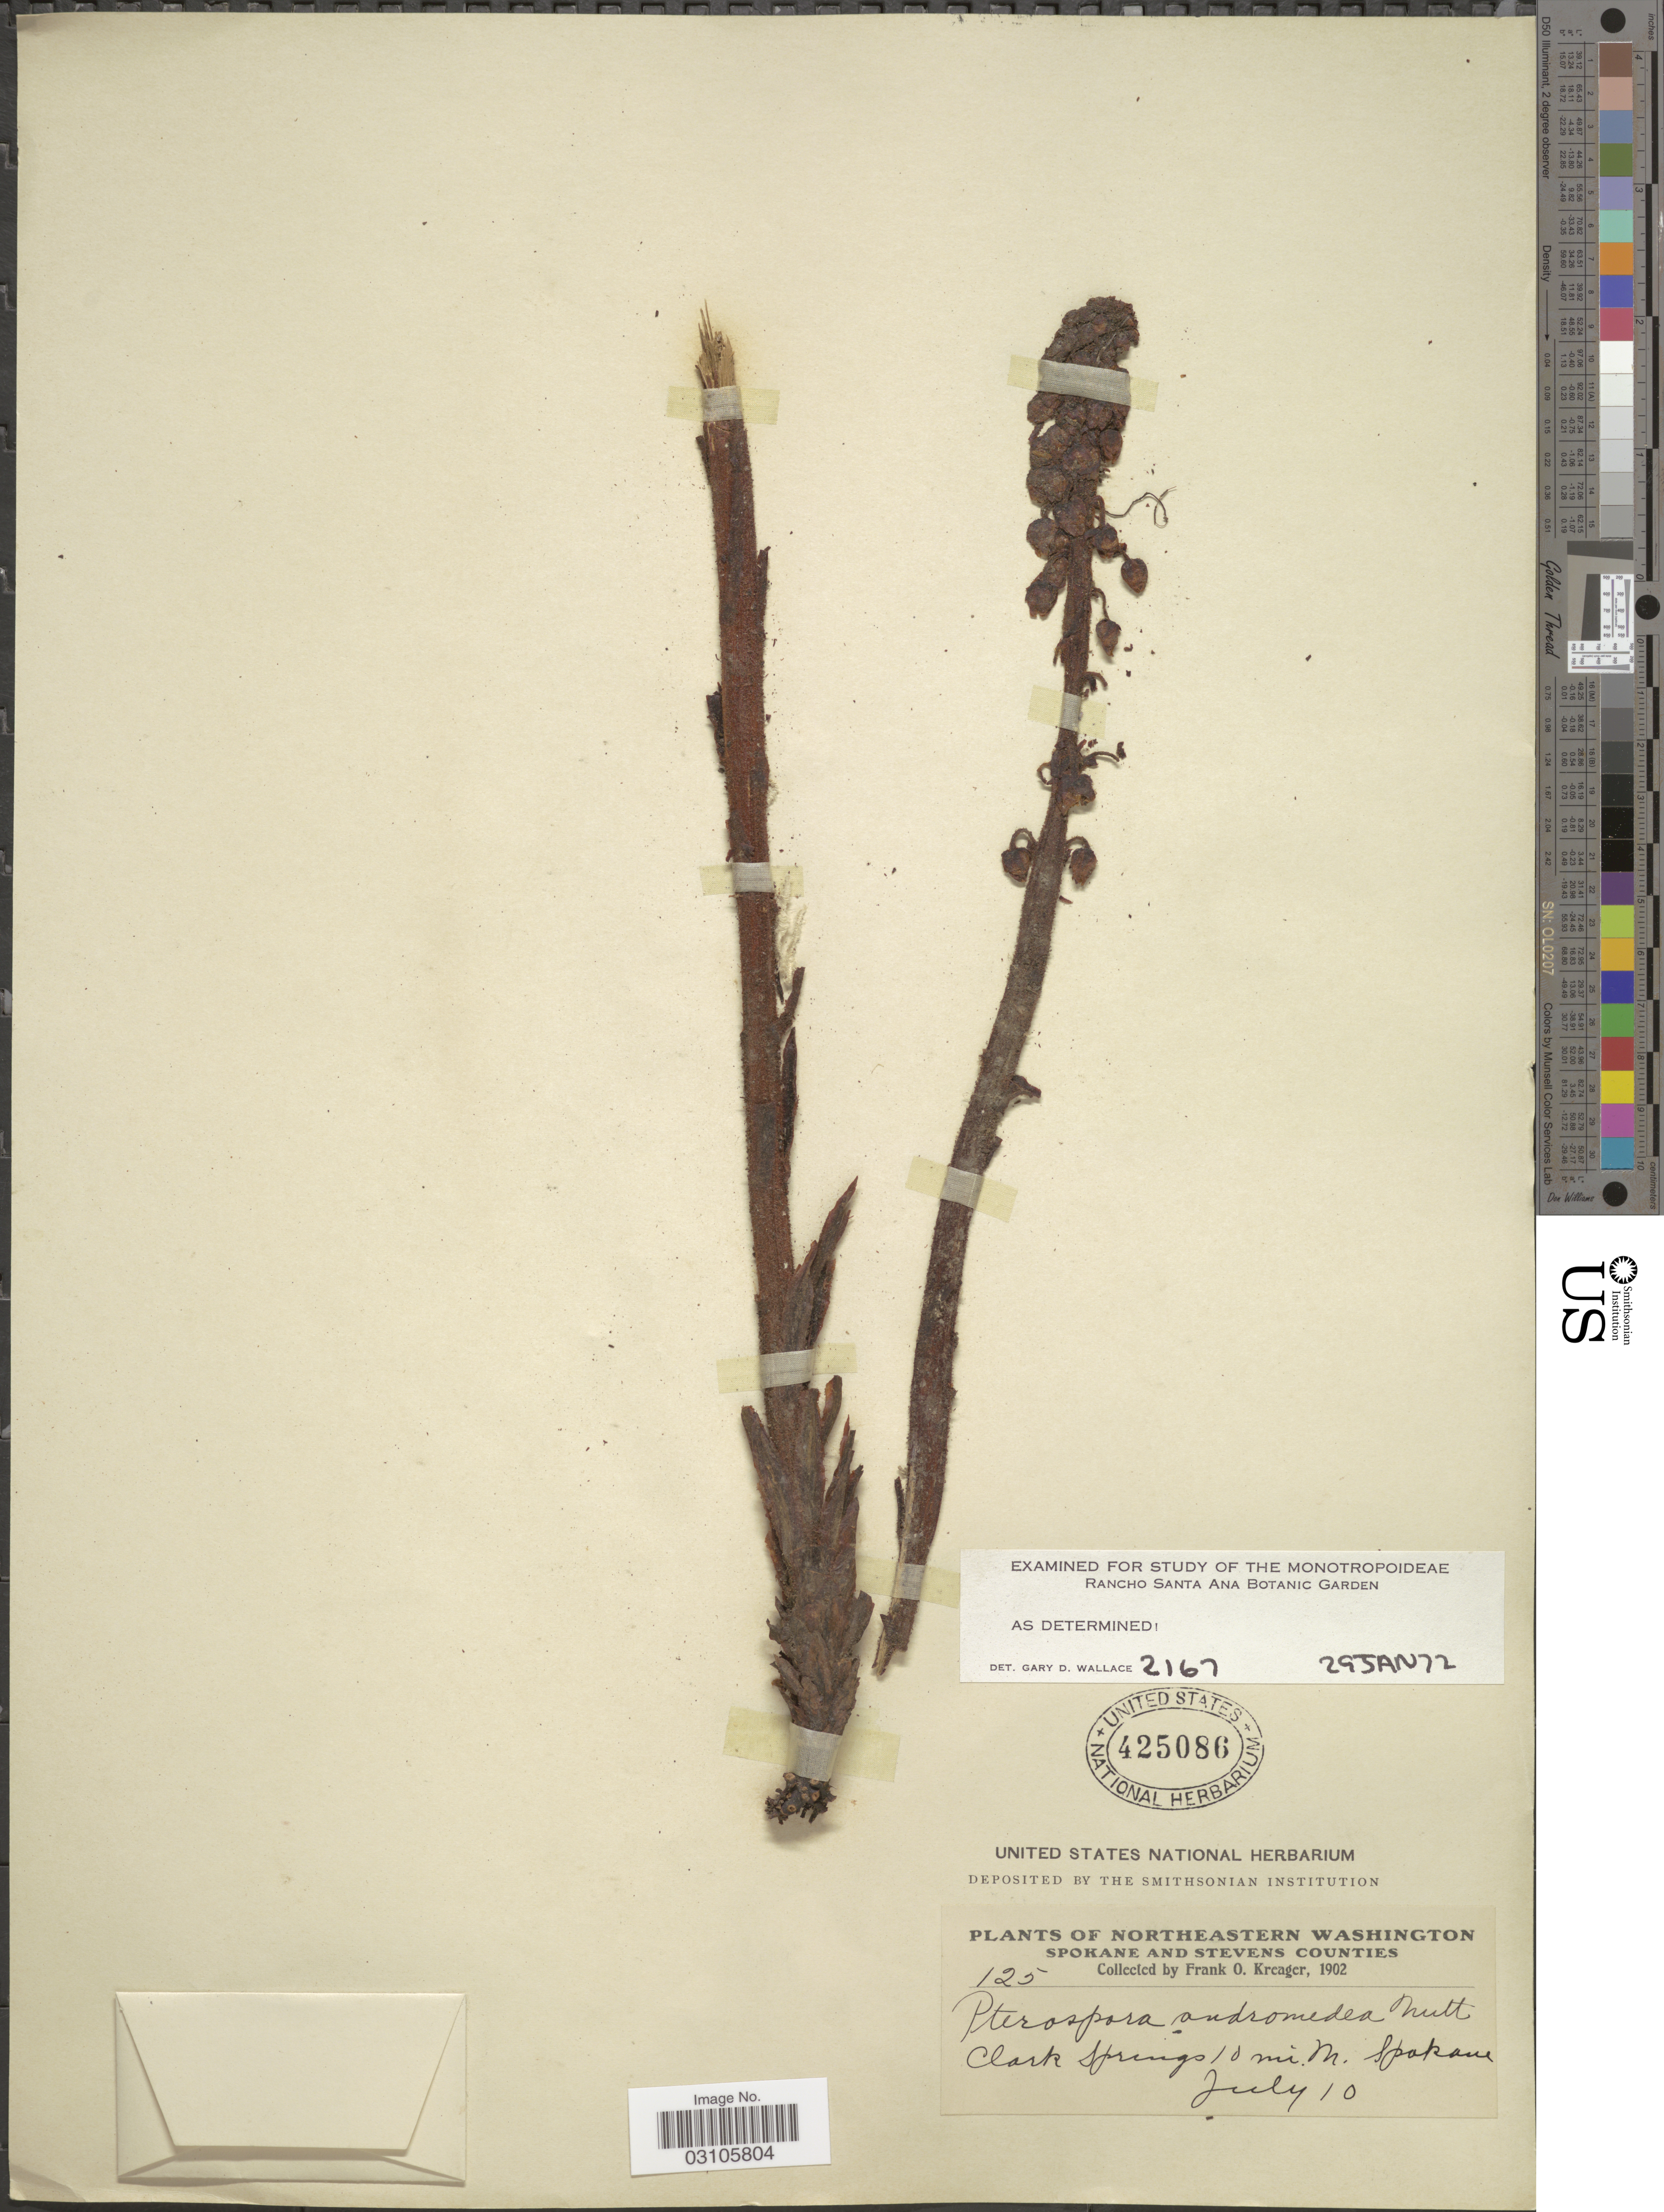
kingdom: Plantae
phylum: Tracheophyta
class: Magnoliopsida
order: Ericales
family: Ericaceae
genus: Pterospora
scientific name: Pterospora andromedea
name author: Nutt.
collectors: F. Kreager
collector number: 125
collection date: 1902-07-10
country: United States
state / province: Washington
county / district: Spokane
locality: Northeastern Washington. Clark Springs 10 mi. nr. Spokane.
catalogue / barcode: US 425086